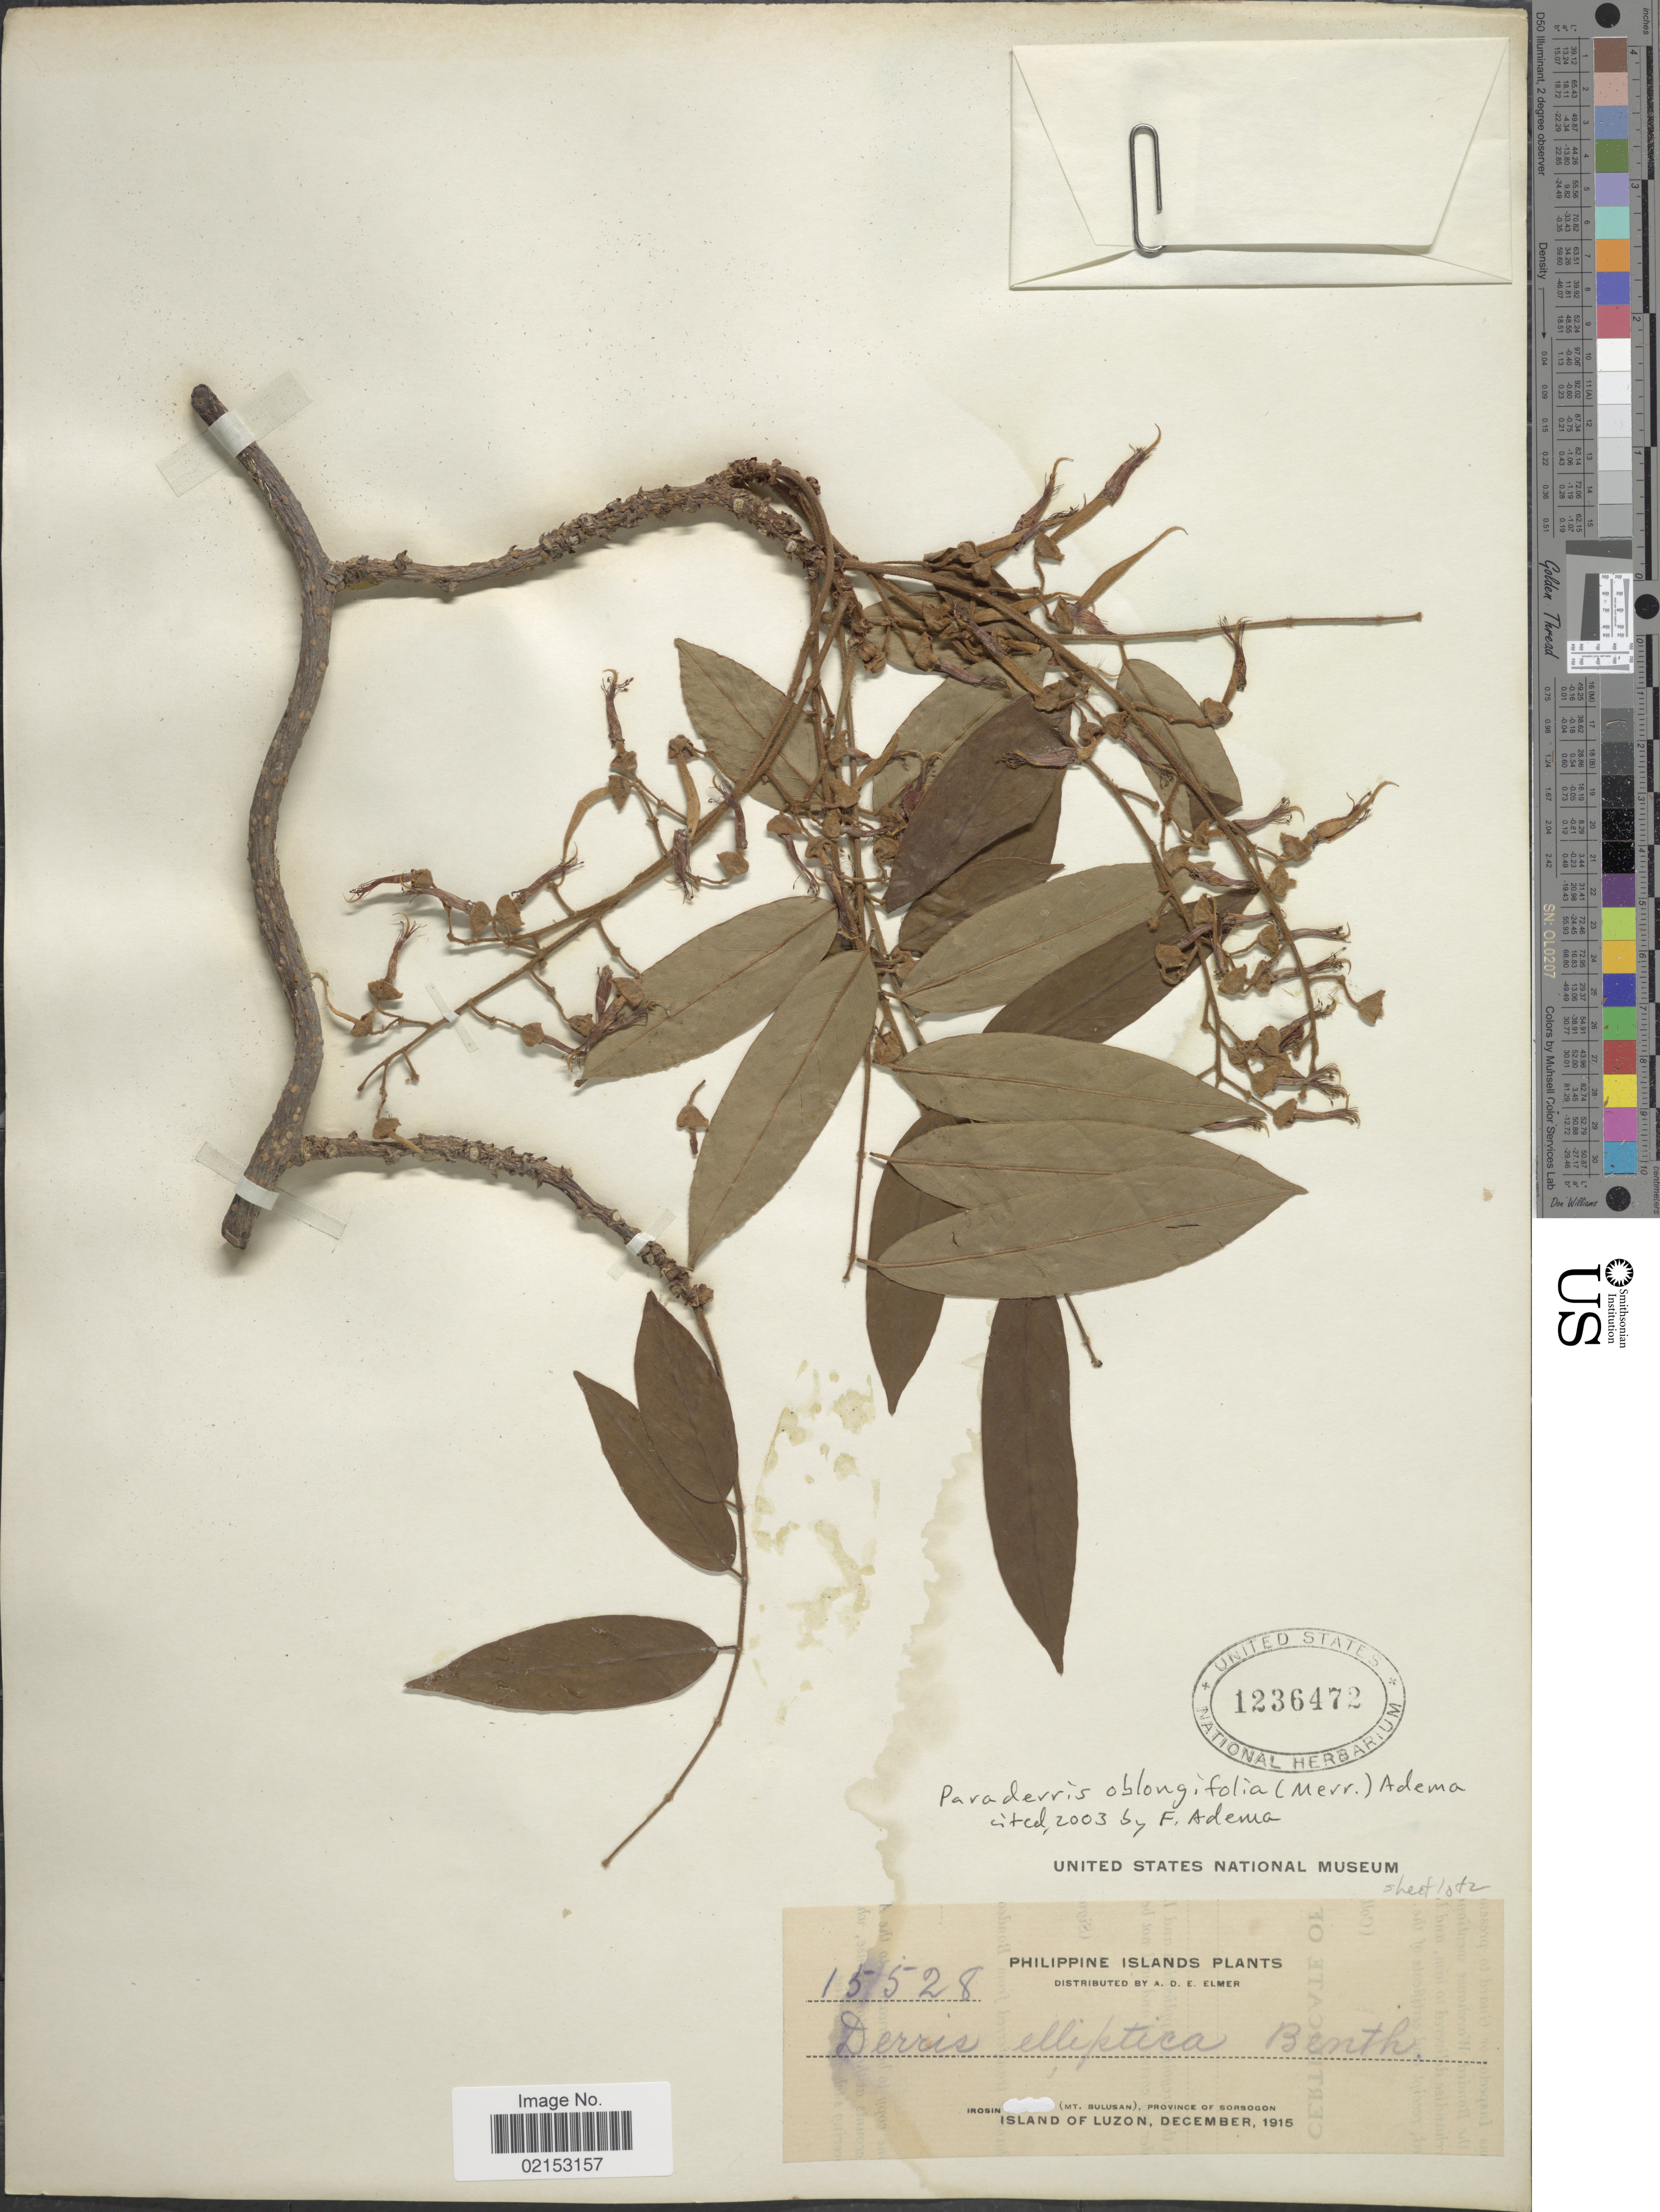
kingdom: Plantae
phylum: Tracheophyta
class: Magnoliopsida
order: Fabales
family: Fabaceae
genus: Derris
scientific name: Derris oblongifolia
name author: Merr.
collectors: A. D. E. Elmer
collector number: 15528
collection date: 1915-12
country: Philippines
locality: Philippine Islands, Irosin (Mt. Bulusan), Province of Sorsogon, Island of Luzon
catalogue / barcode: US 1236472